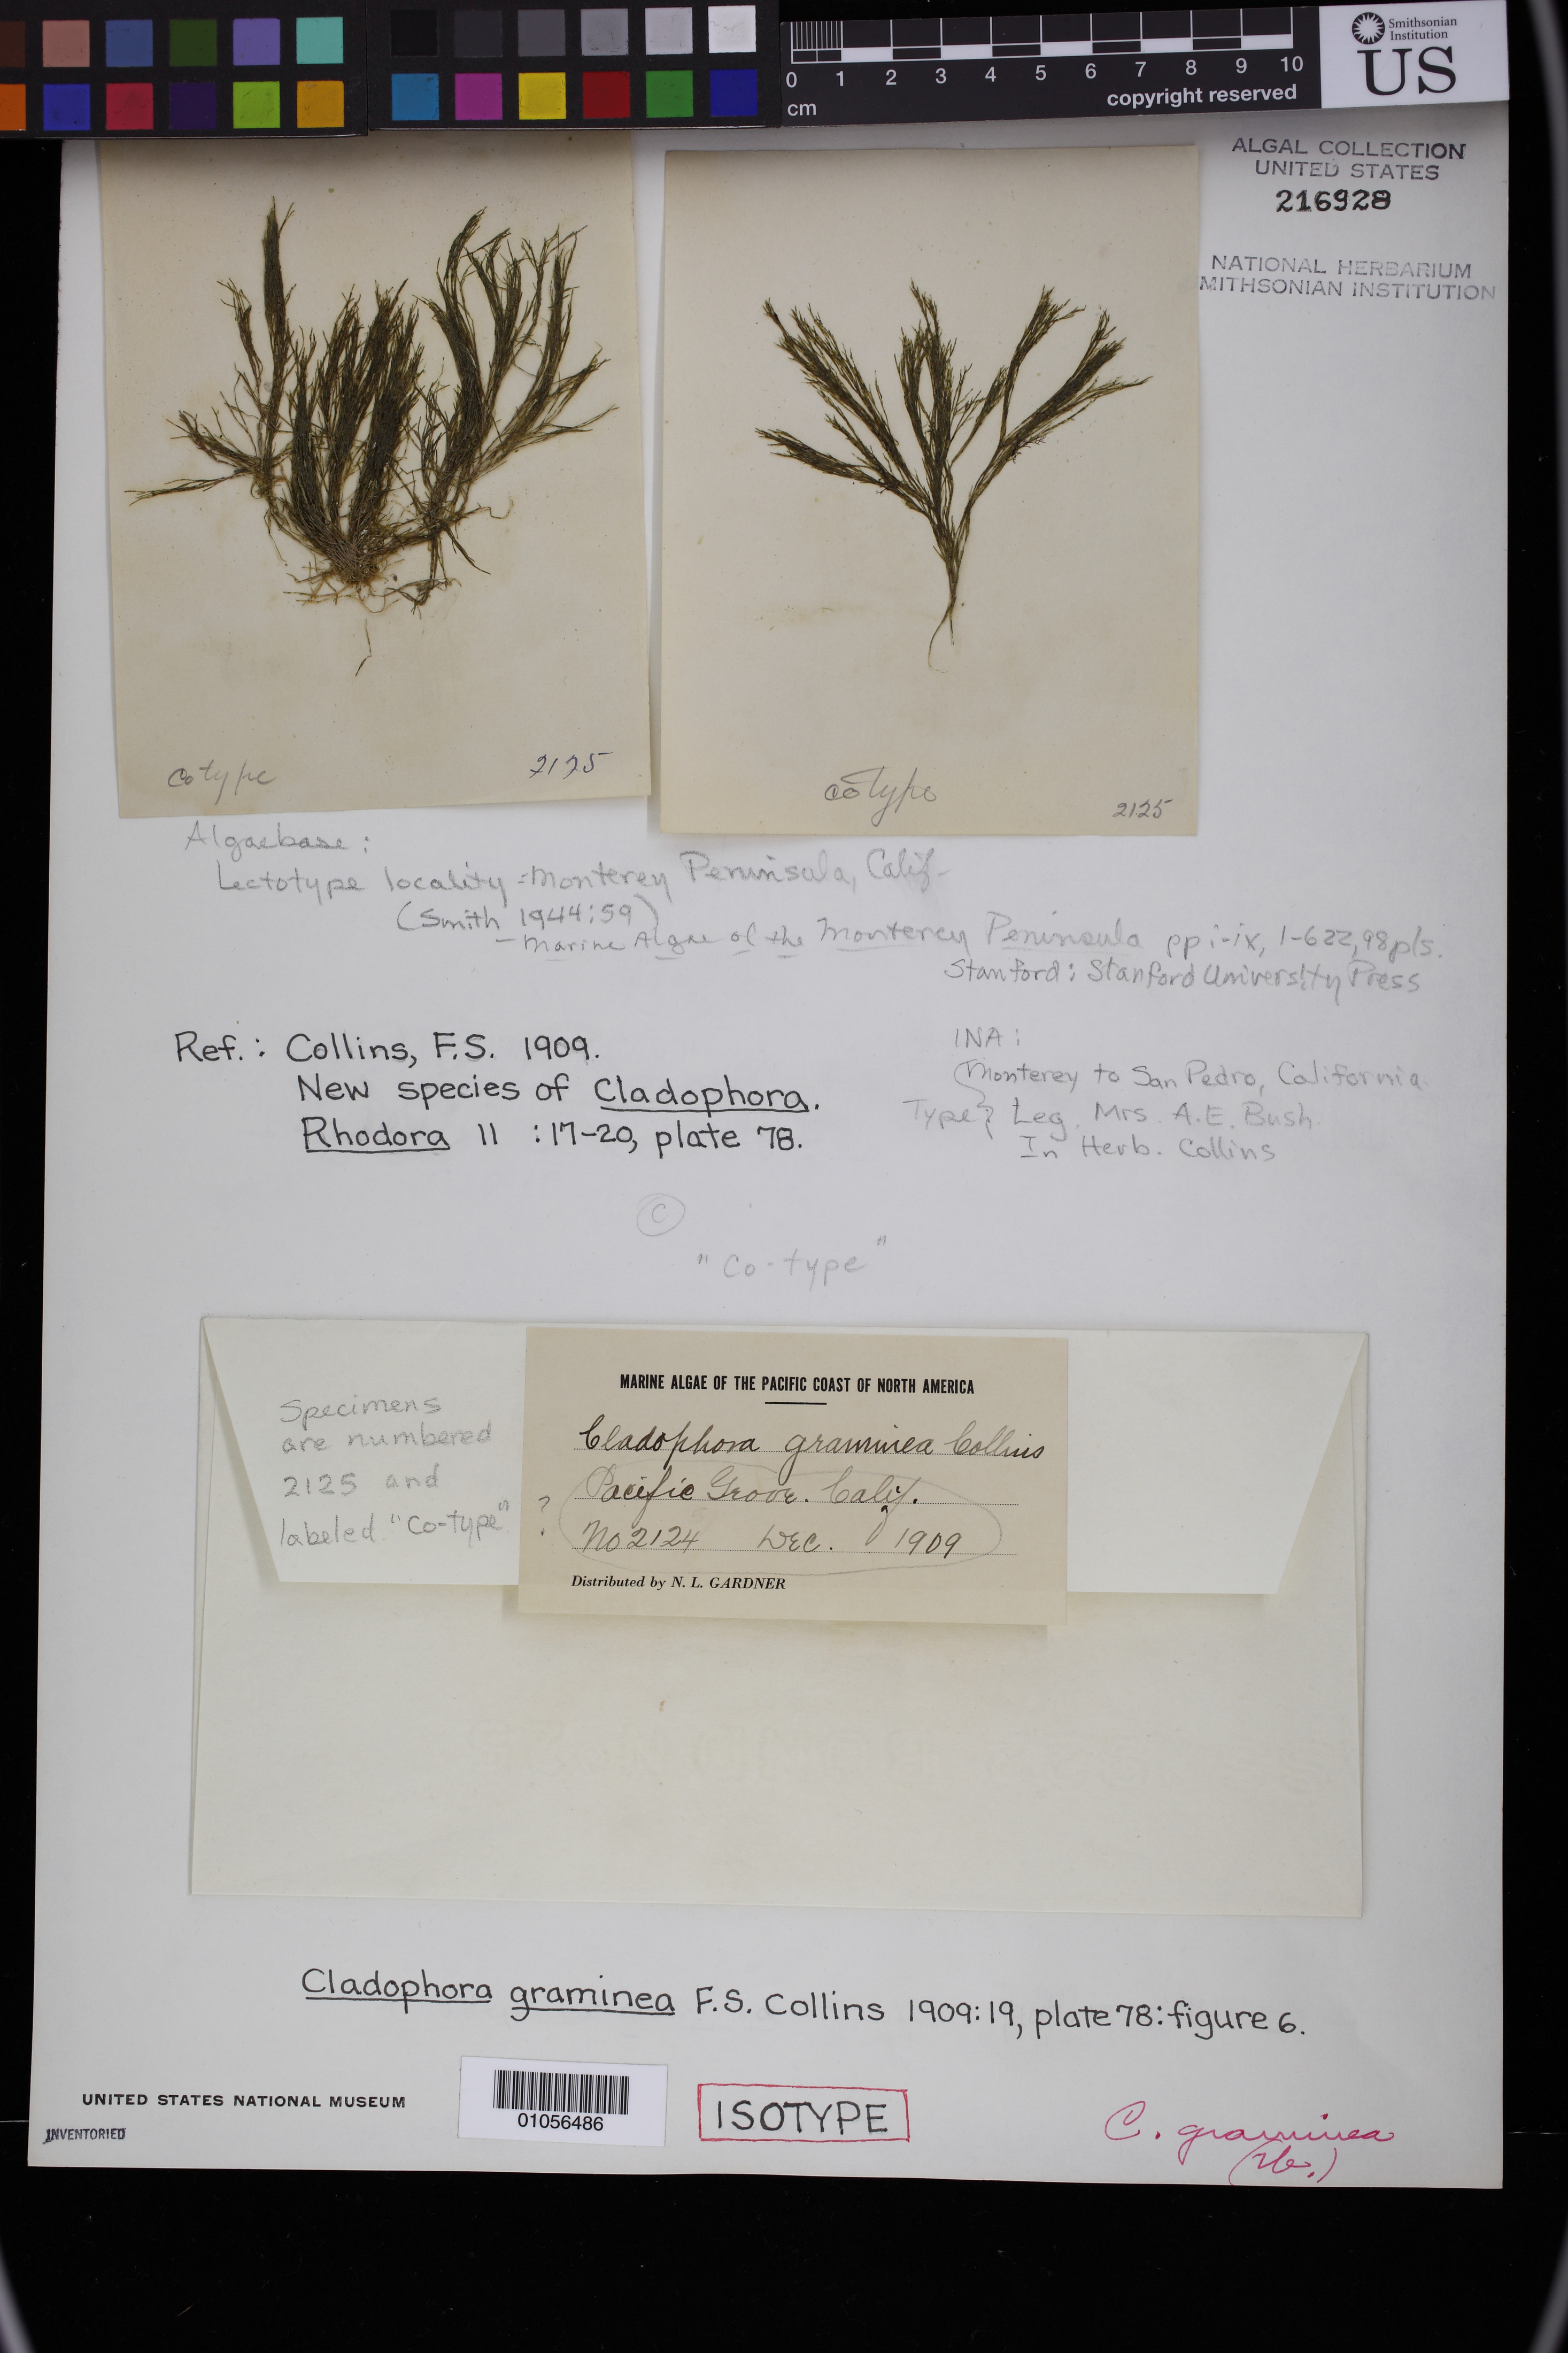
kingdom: Plantae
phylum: Chlorophyta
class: Ulvophyceae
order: Cladophorales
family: Cladophoraceae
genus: Cladophora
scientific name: Cladophora graminea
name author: Collins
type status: Isotype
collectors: N. Gardner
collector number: NLG 2125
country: United States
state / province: California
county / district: Monterey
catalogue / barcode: US 216928